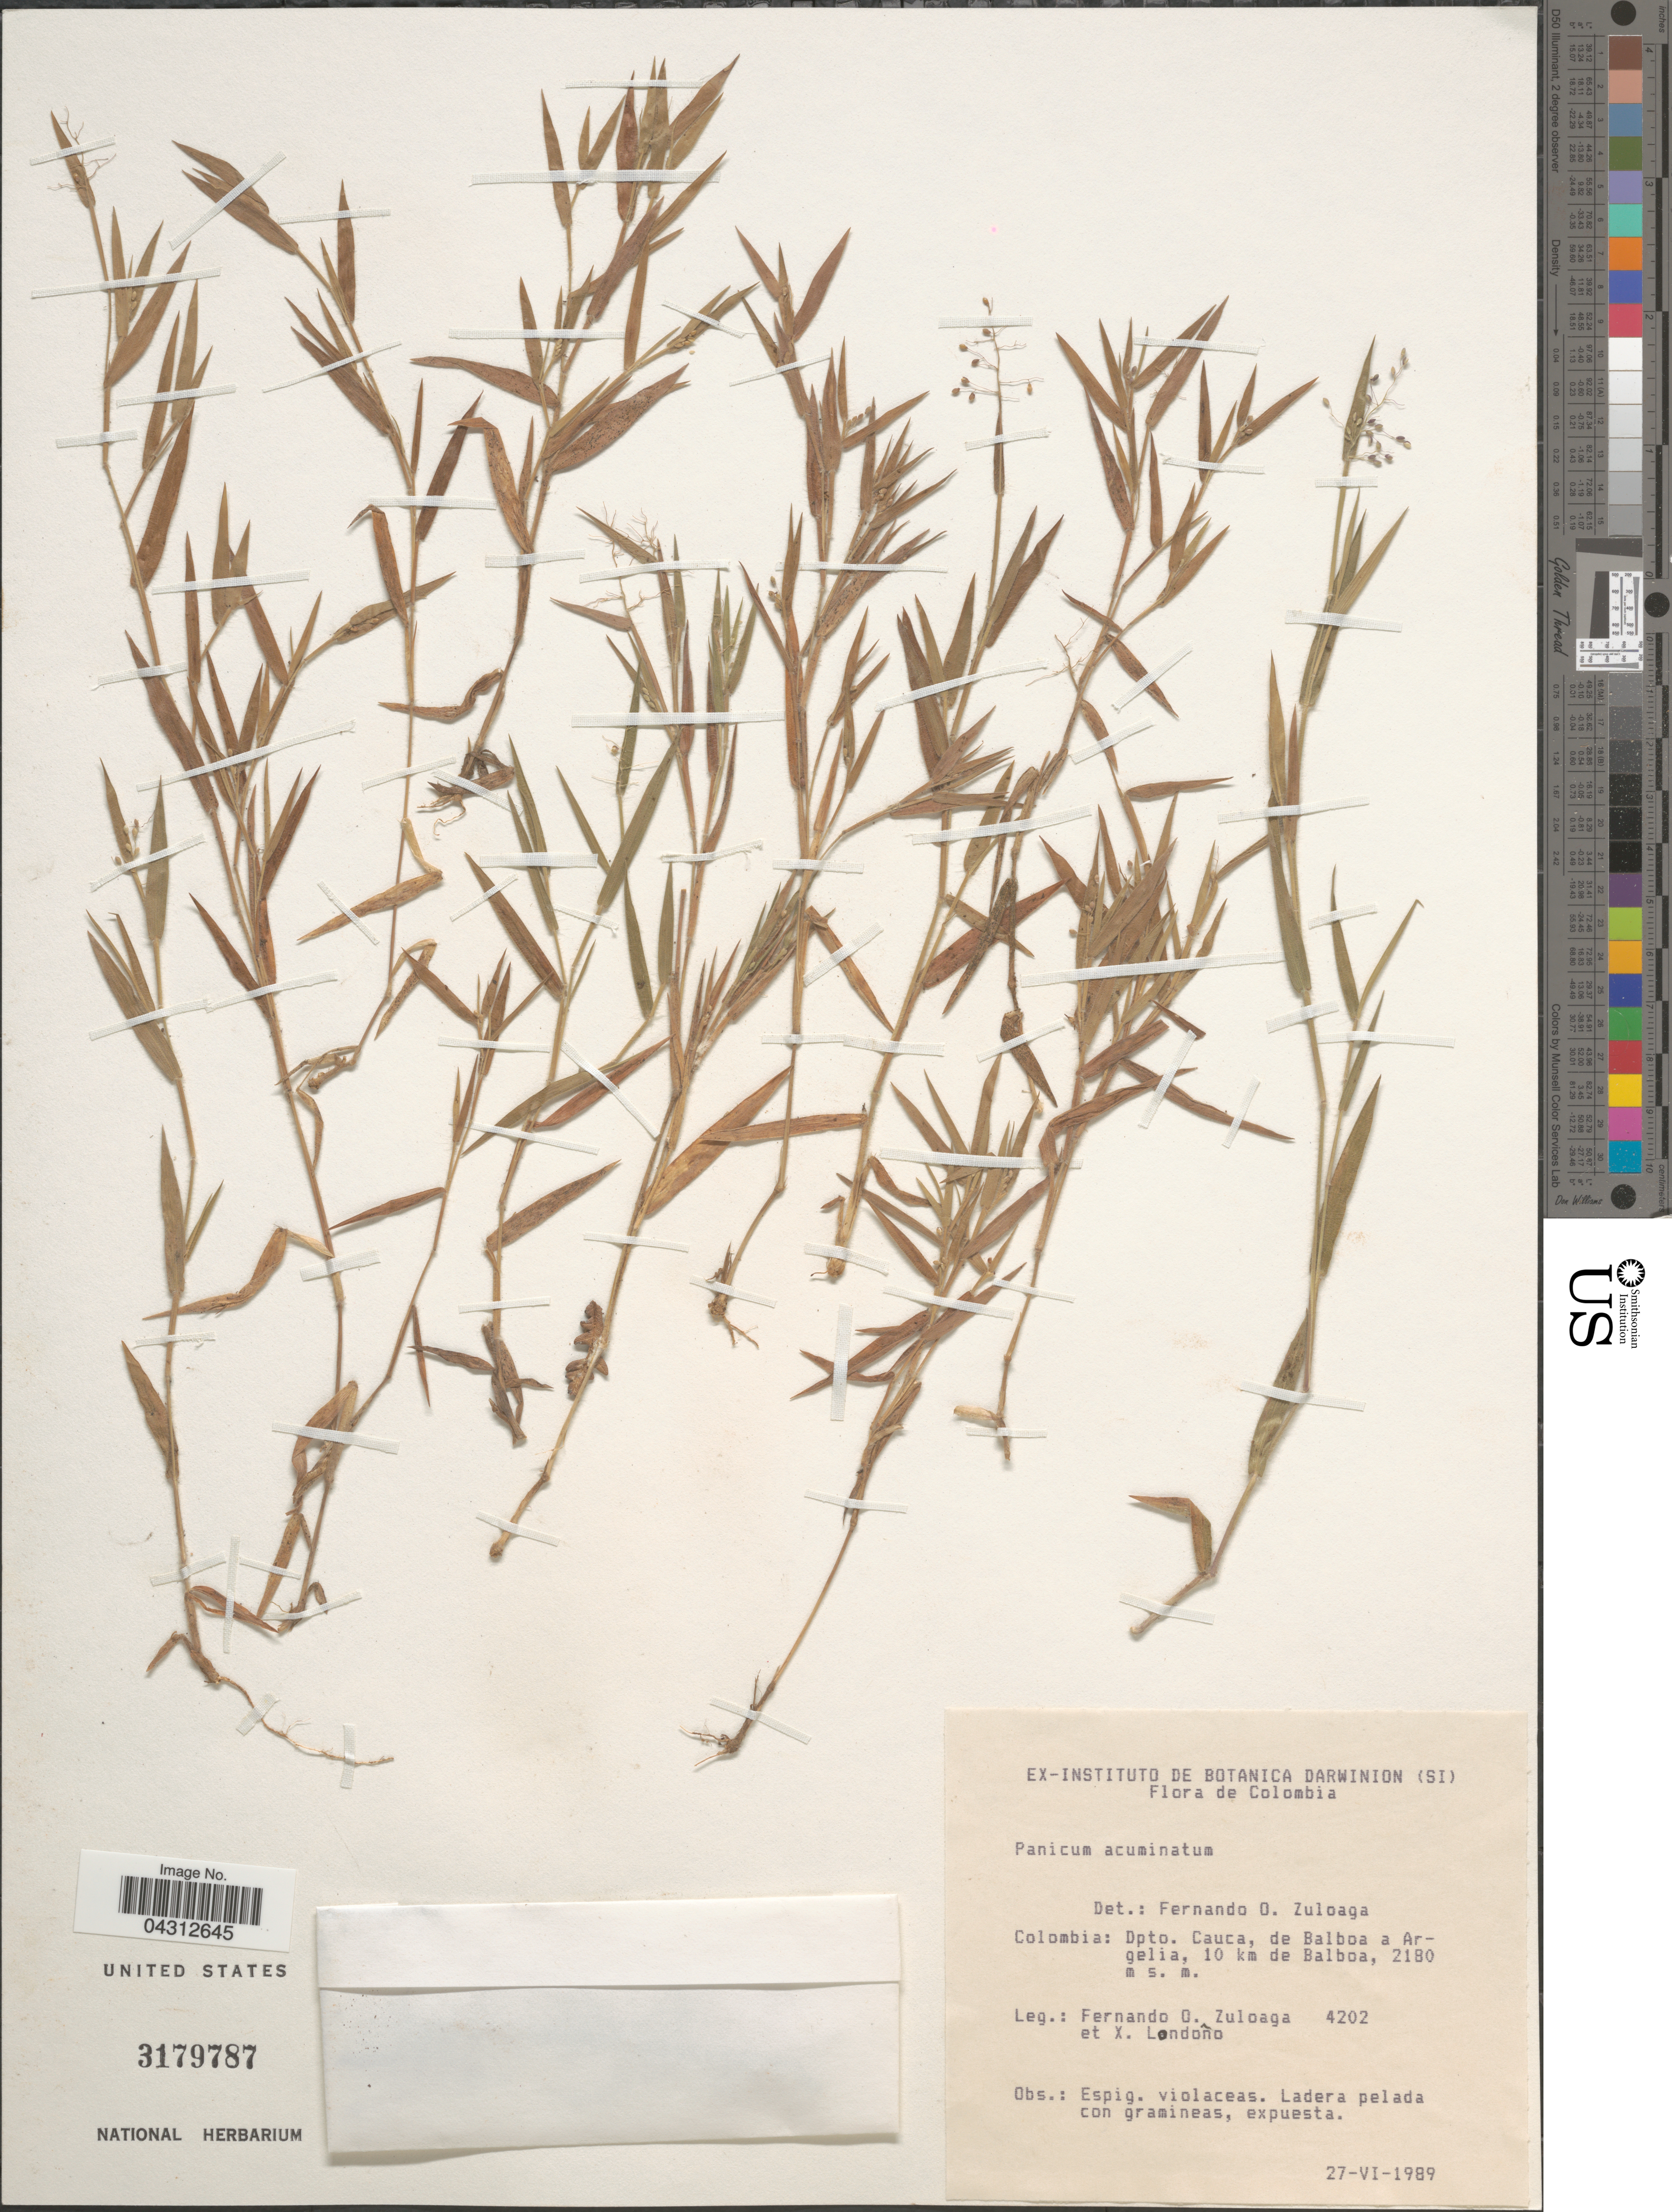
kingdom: Plantae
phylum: Tracheophyta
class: Liliopsida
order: Poales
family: Poaceae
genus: Panicum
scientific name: Panicum acuminatum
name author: Sw.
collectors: F. O. Zuloaga & X. Londoño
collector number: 4202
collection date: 1989-06-27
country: Colombia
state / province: Cauca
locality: Dpto. Cauca, de Balboa a Argelia, 10 km de Balboa.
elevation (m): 2180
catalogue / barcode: US 3179787